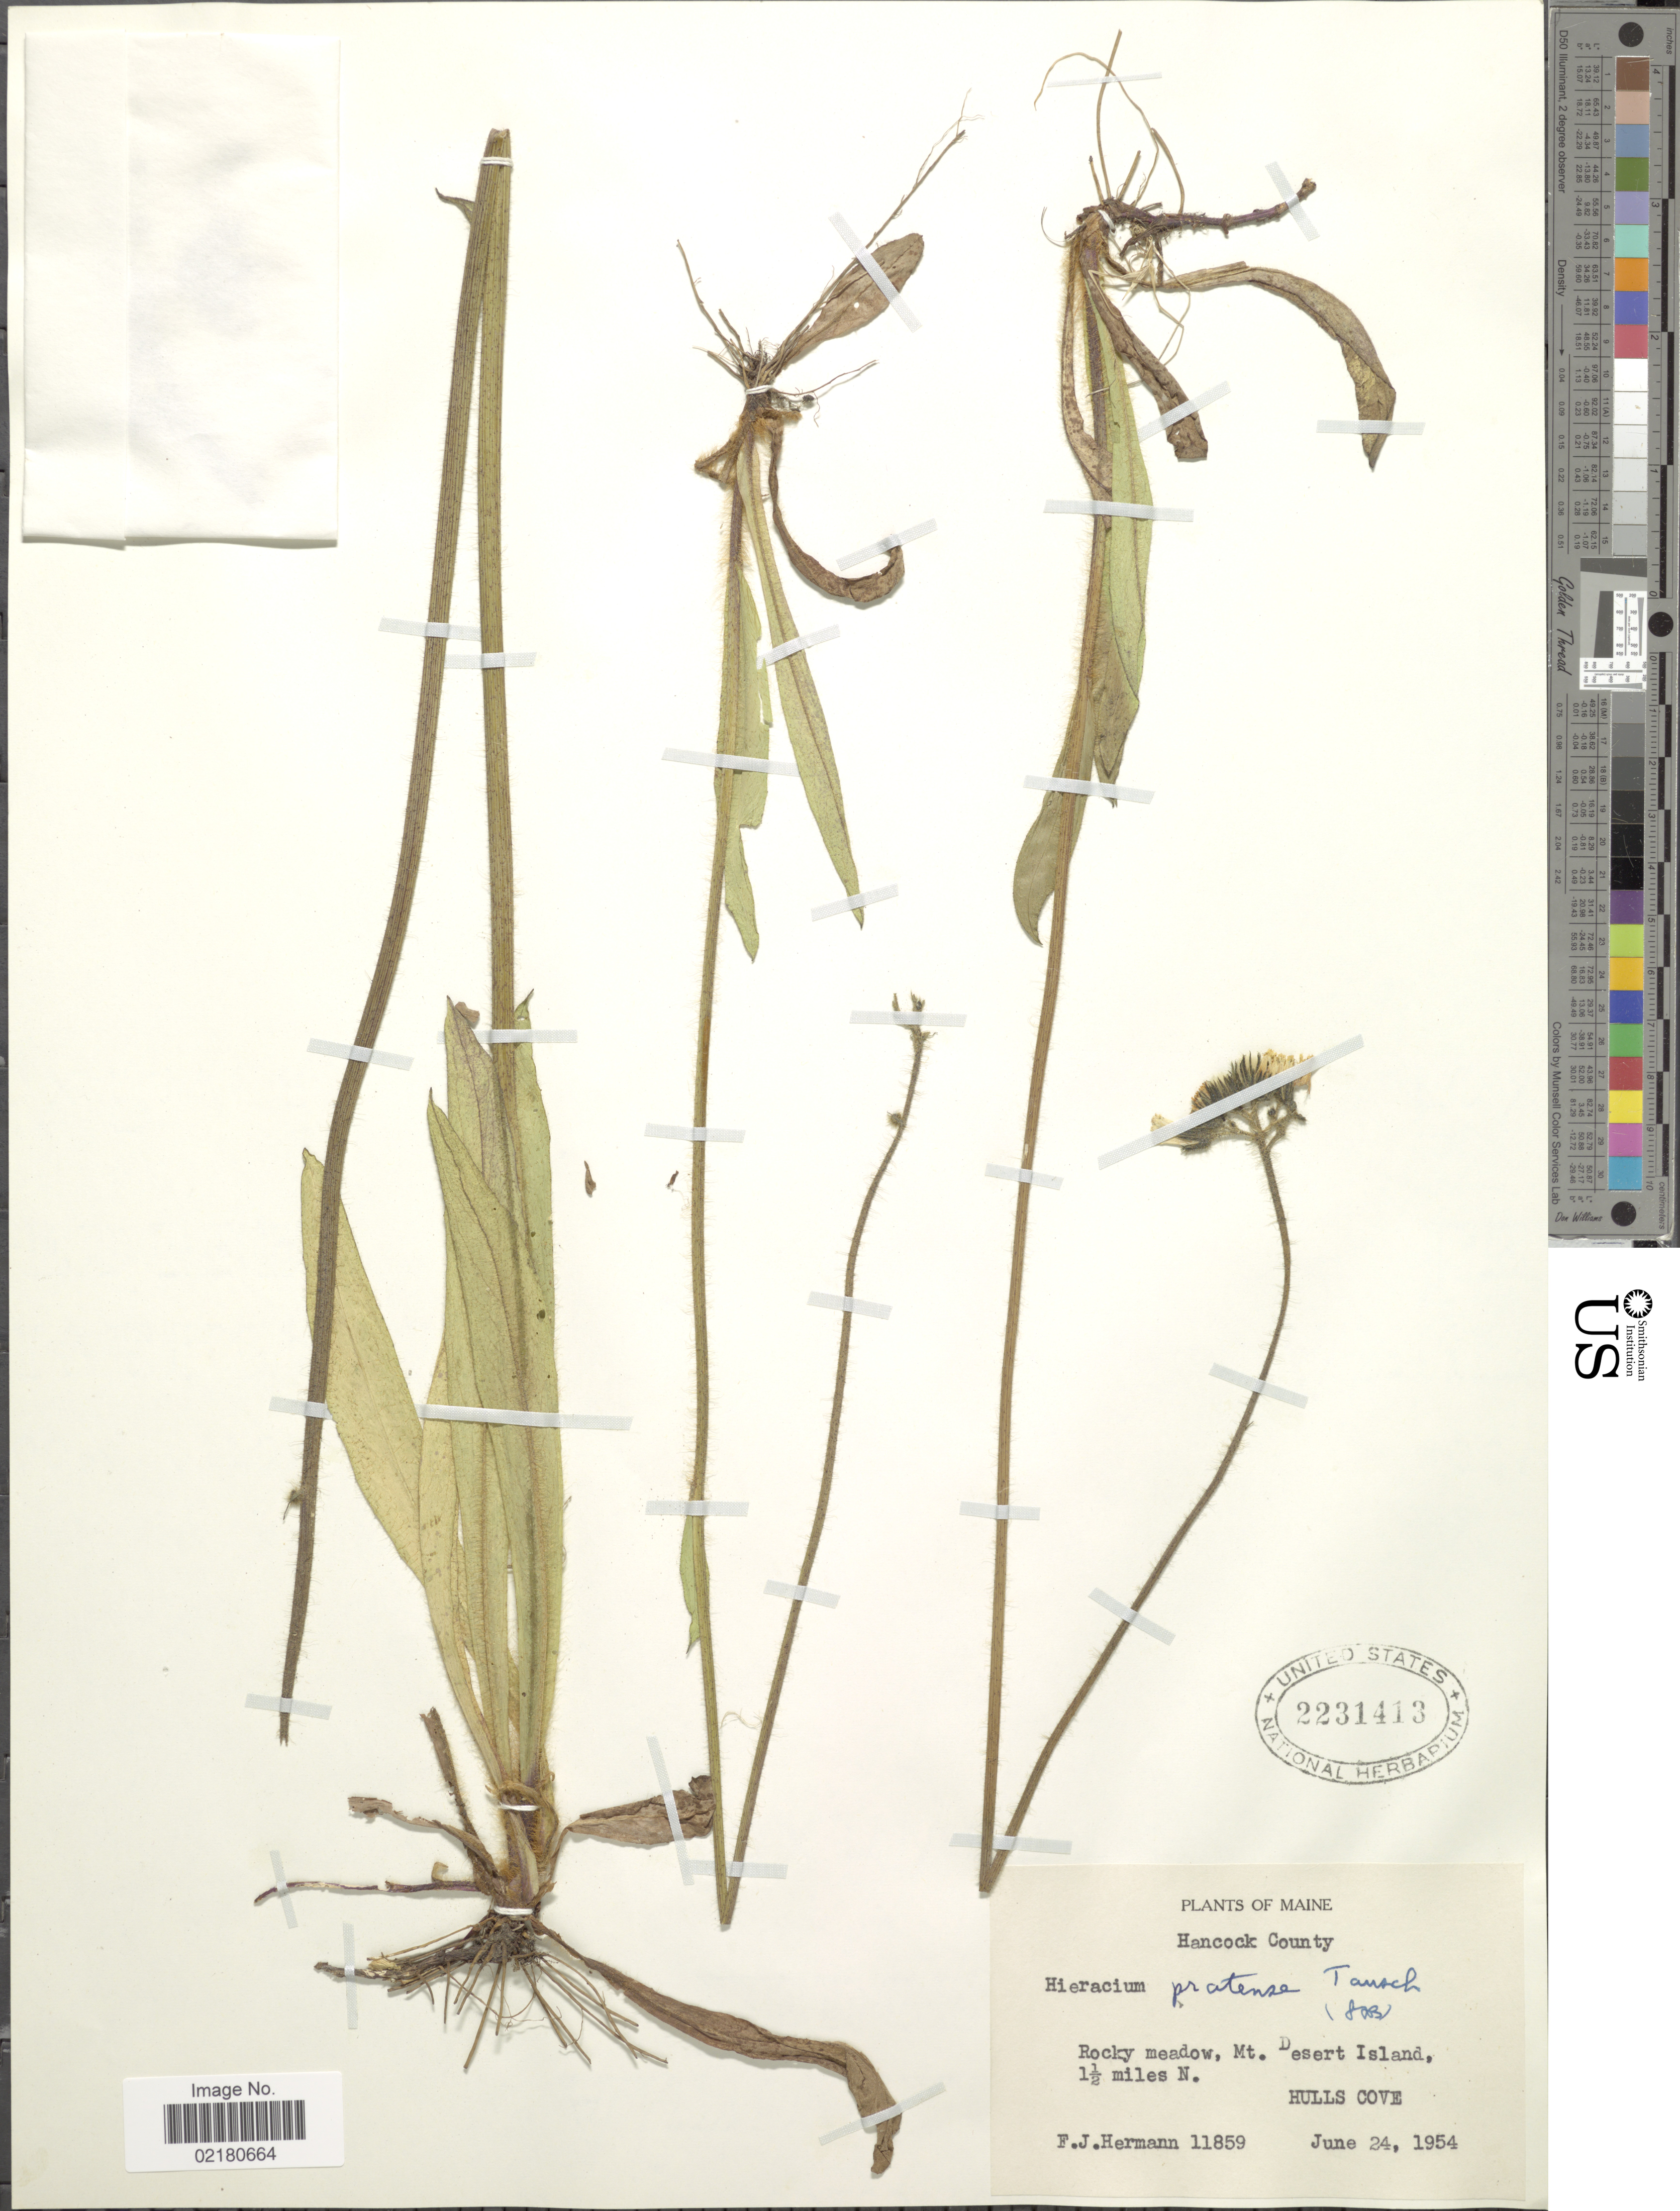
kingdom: Plantae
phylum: Tracheophyta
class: Magnoliopsida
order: Asterales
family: Asteraceae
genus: Pilosella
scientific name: Pilosella caespitosa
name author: (Dumort.) P. D. Sell & C. West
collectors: F. J. Hermann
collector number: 11859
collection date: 1954-06-24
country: United States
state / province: Maine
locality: Mine, Hancock County, Rocky meadow, Mt. Desert Island, 1/2 miles N. Hulls Cove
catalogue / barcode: US 2231413